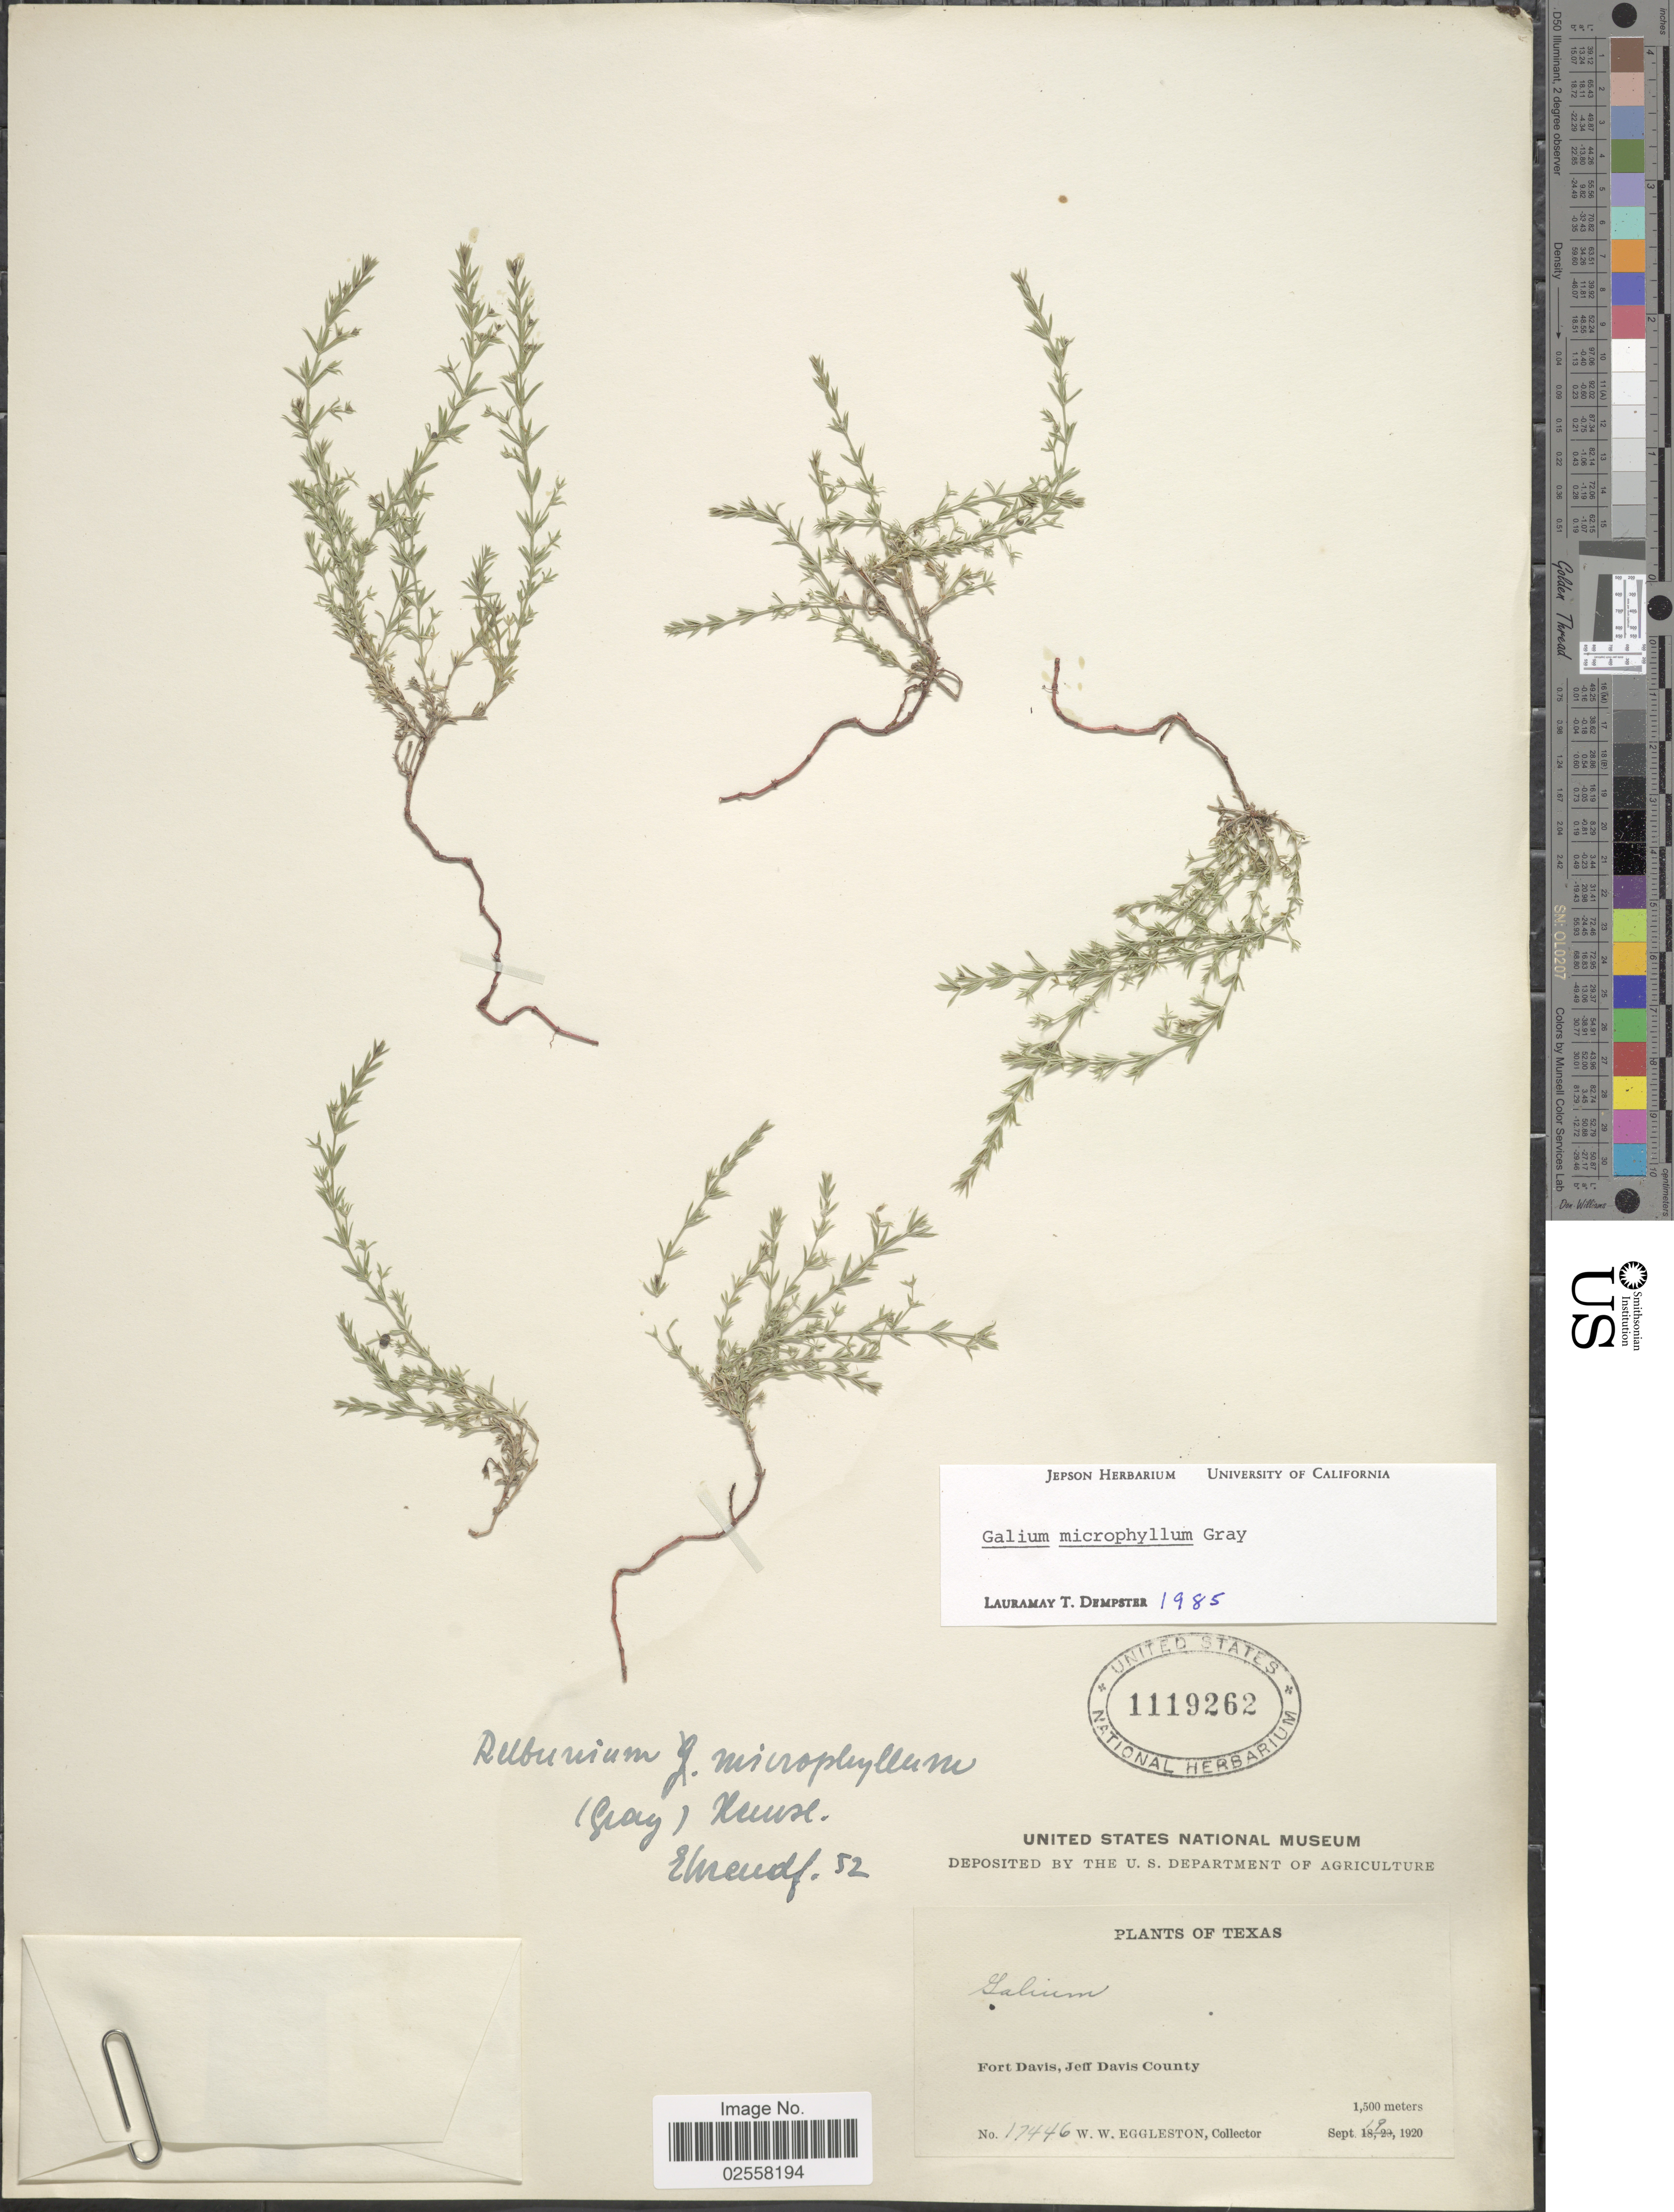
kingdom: Plantae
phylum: Tracheophyta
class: Magnoliopsida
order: Gentianales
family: Rubiaceae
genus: Galium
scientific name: Galium microphyllum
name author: A. Gray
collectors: W. W. Eggleston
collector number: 17446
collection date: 1920-09-19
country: United States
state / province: Texas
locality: Fort Davis, Jeff Davis County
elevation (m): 1500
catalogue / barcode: US 1119262